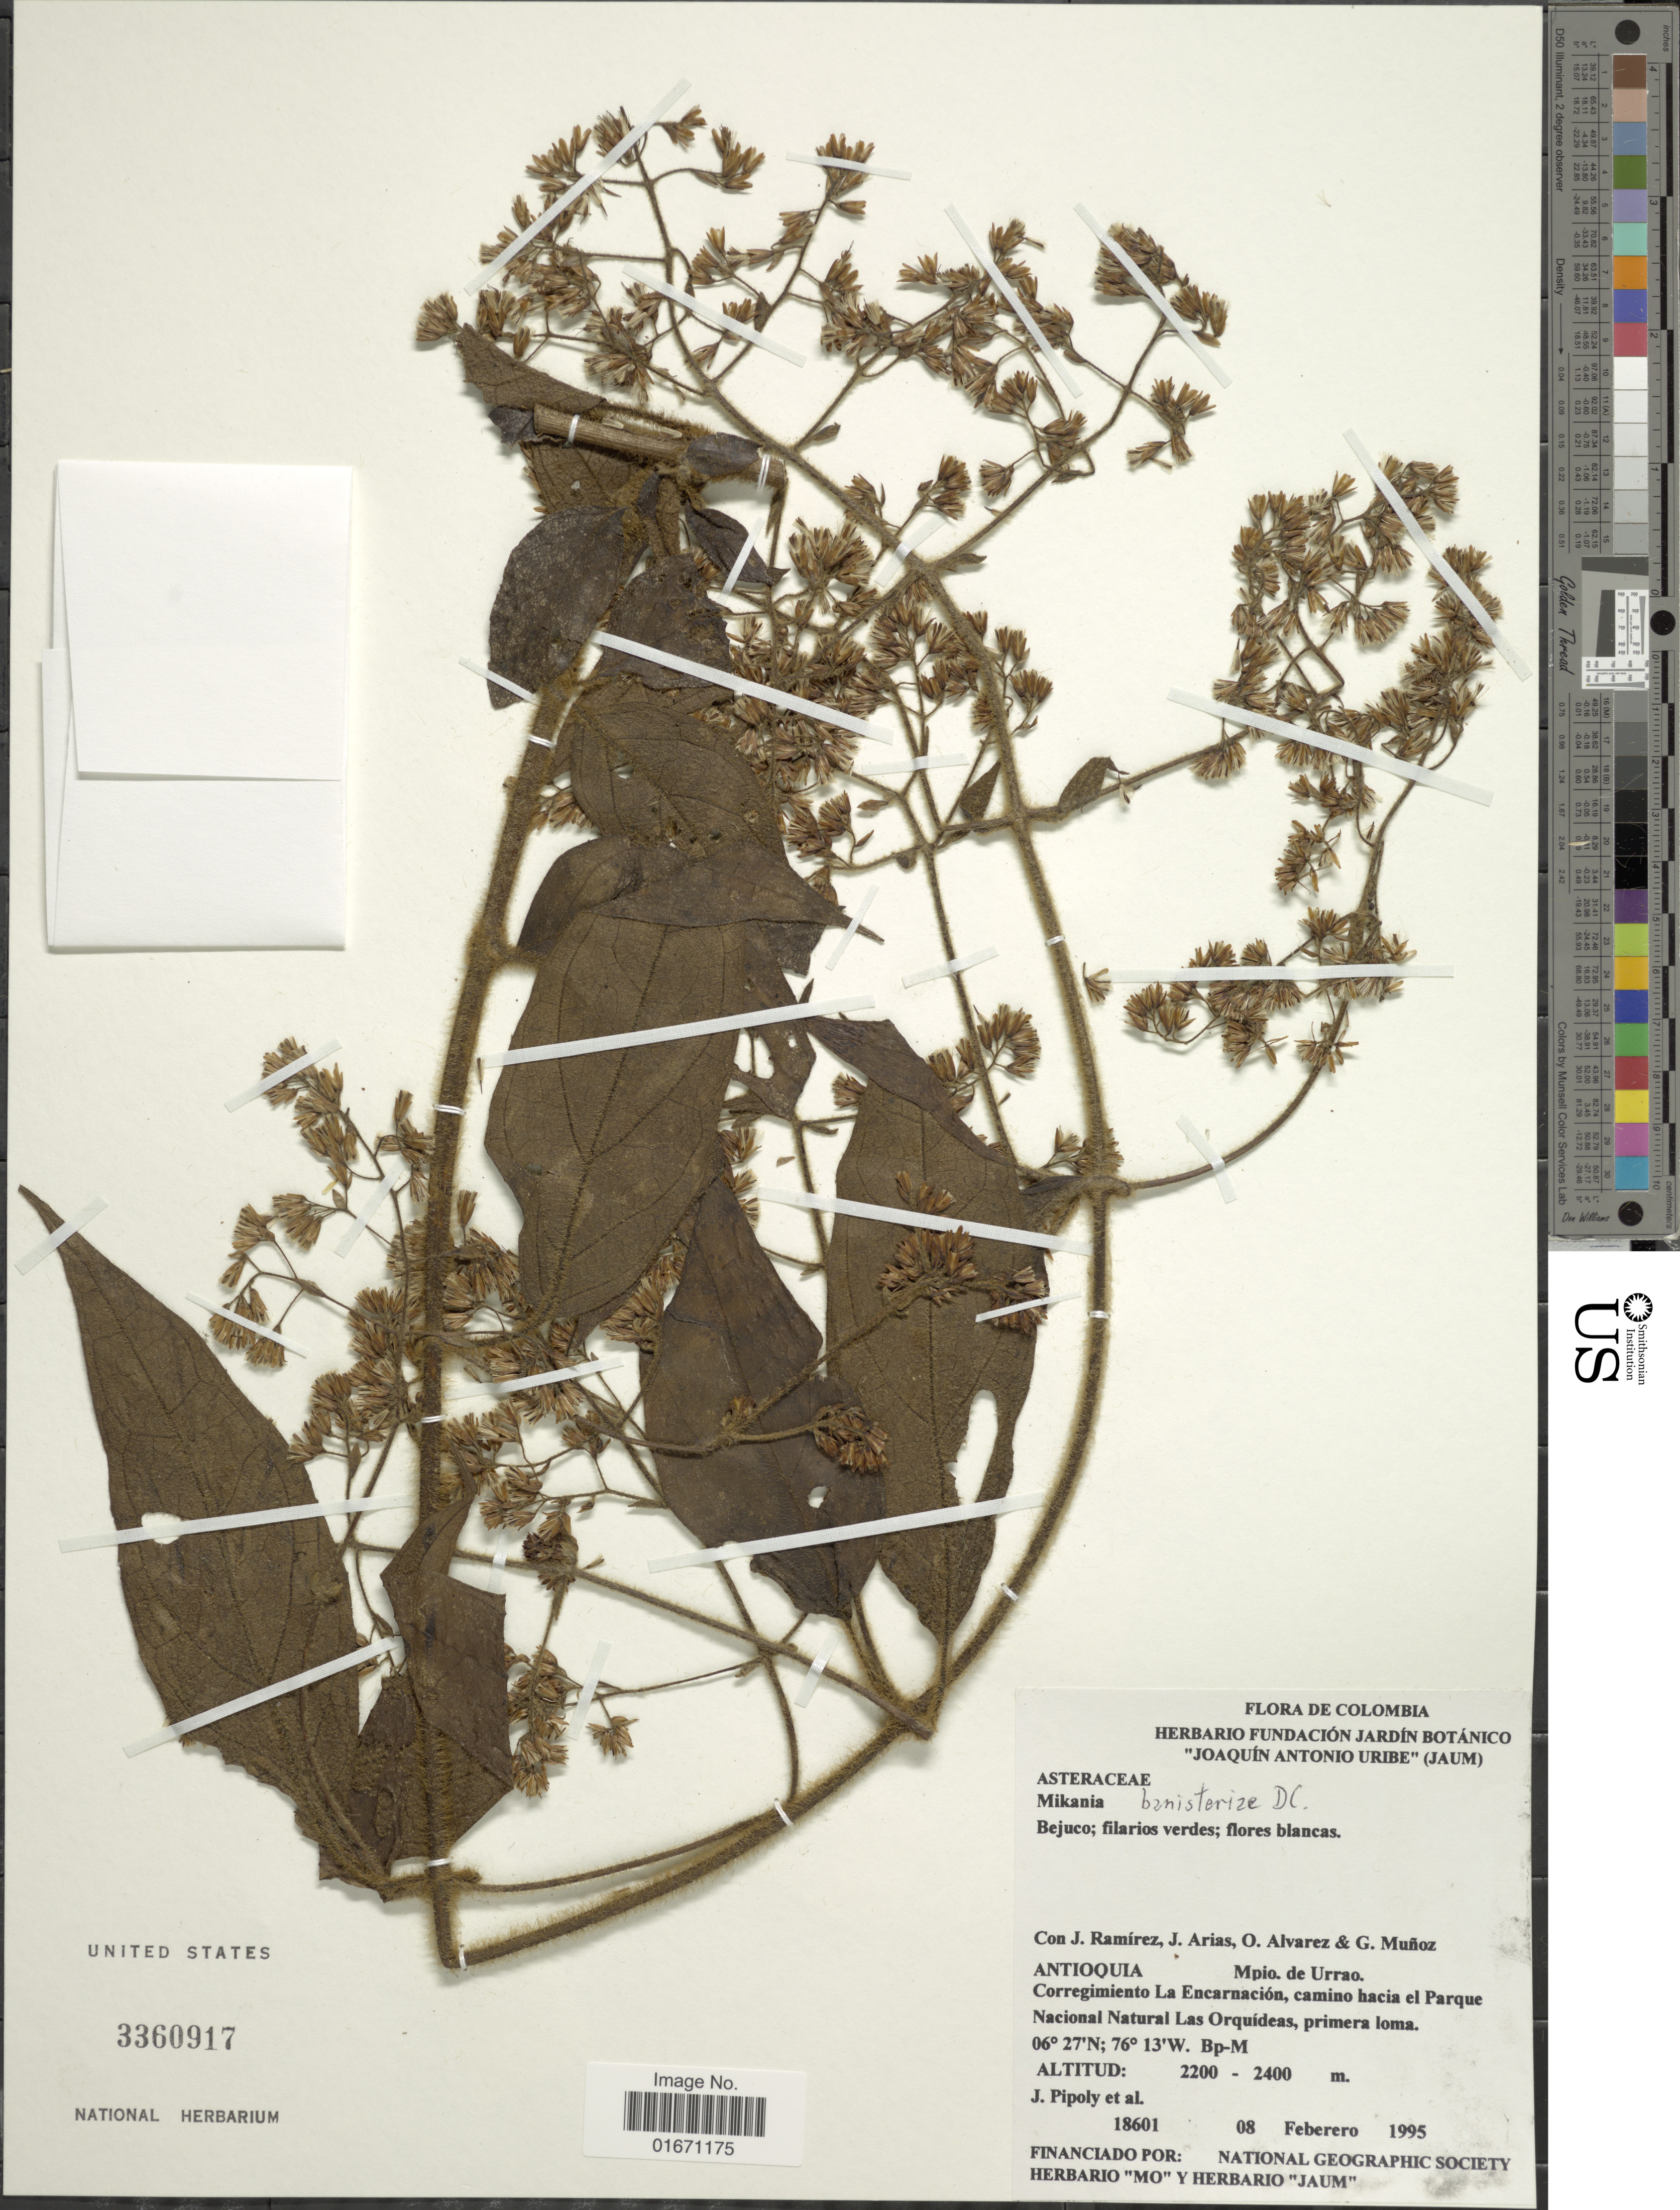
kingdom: Plantae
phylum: Tracheophyta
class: Magnoliopsida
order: Asterales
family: Asteraceae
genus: Mikania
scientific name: Mikania banisteriae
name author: DC.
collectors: J. J. Pipoly, J. Ramírez, J. Arias, O. Alvarez & G. Muñoz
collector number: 18601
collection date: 1995-02-08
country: Colombia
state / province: Antioquia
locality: Mpio. de Urrao, Corregimiento La Encarnacion, camino hacia el Parque Nacional Natural Las Orquideas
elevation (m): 2200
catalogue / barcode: US 3360917